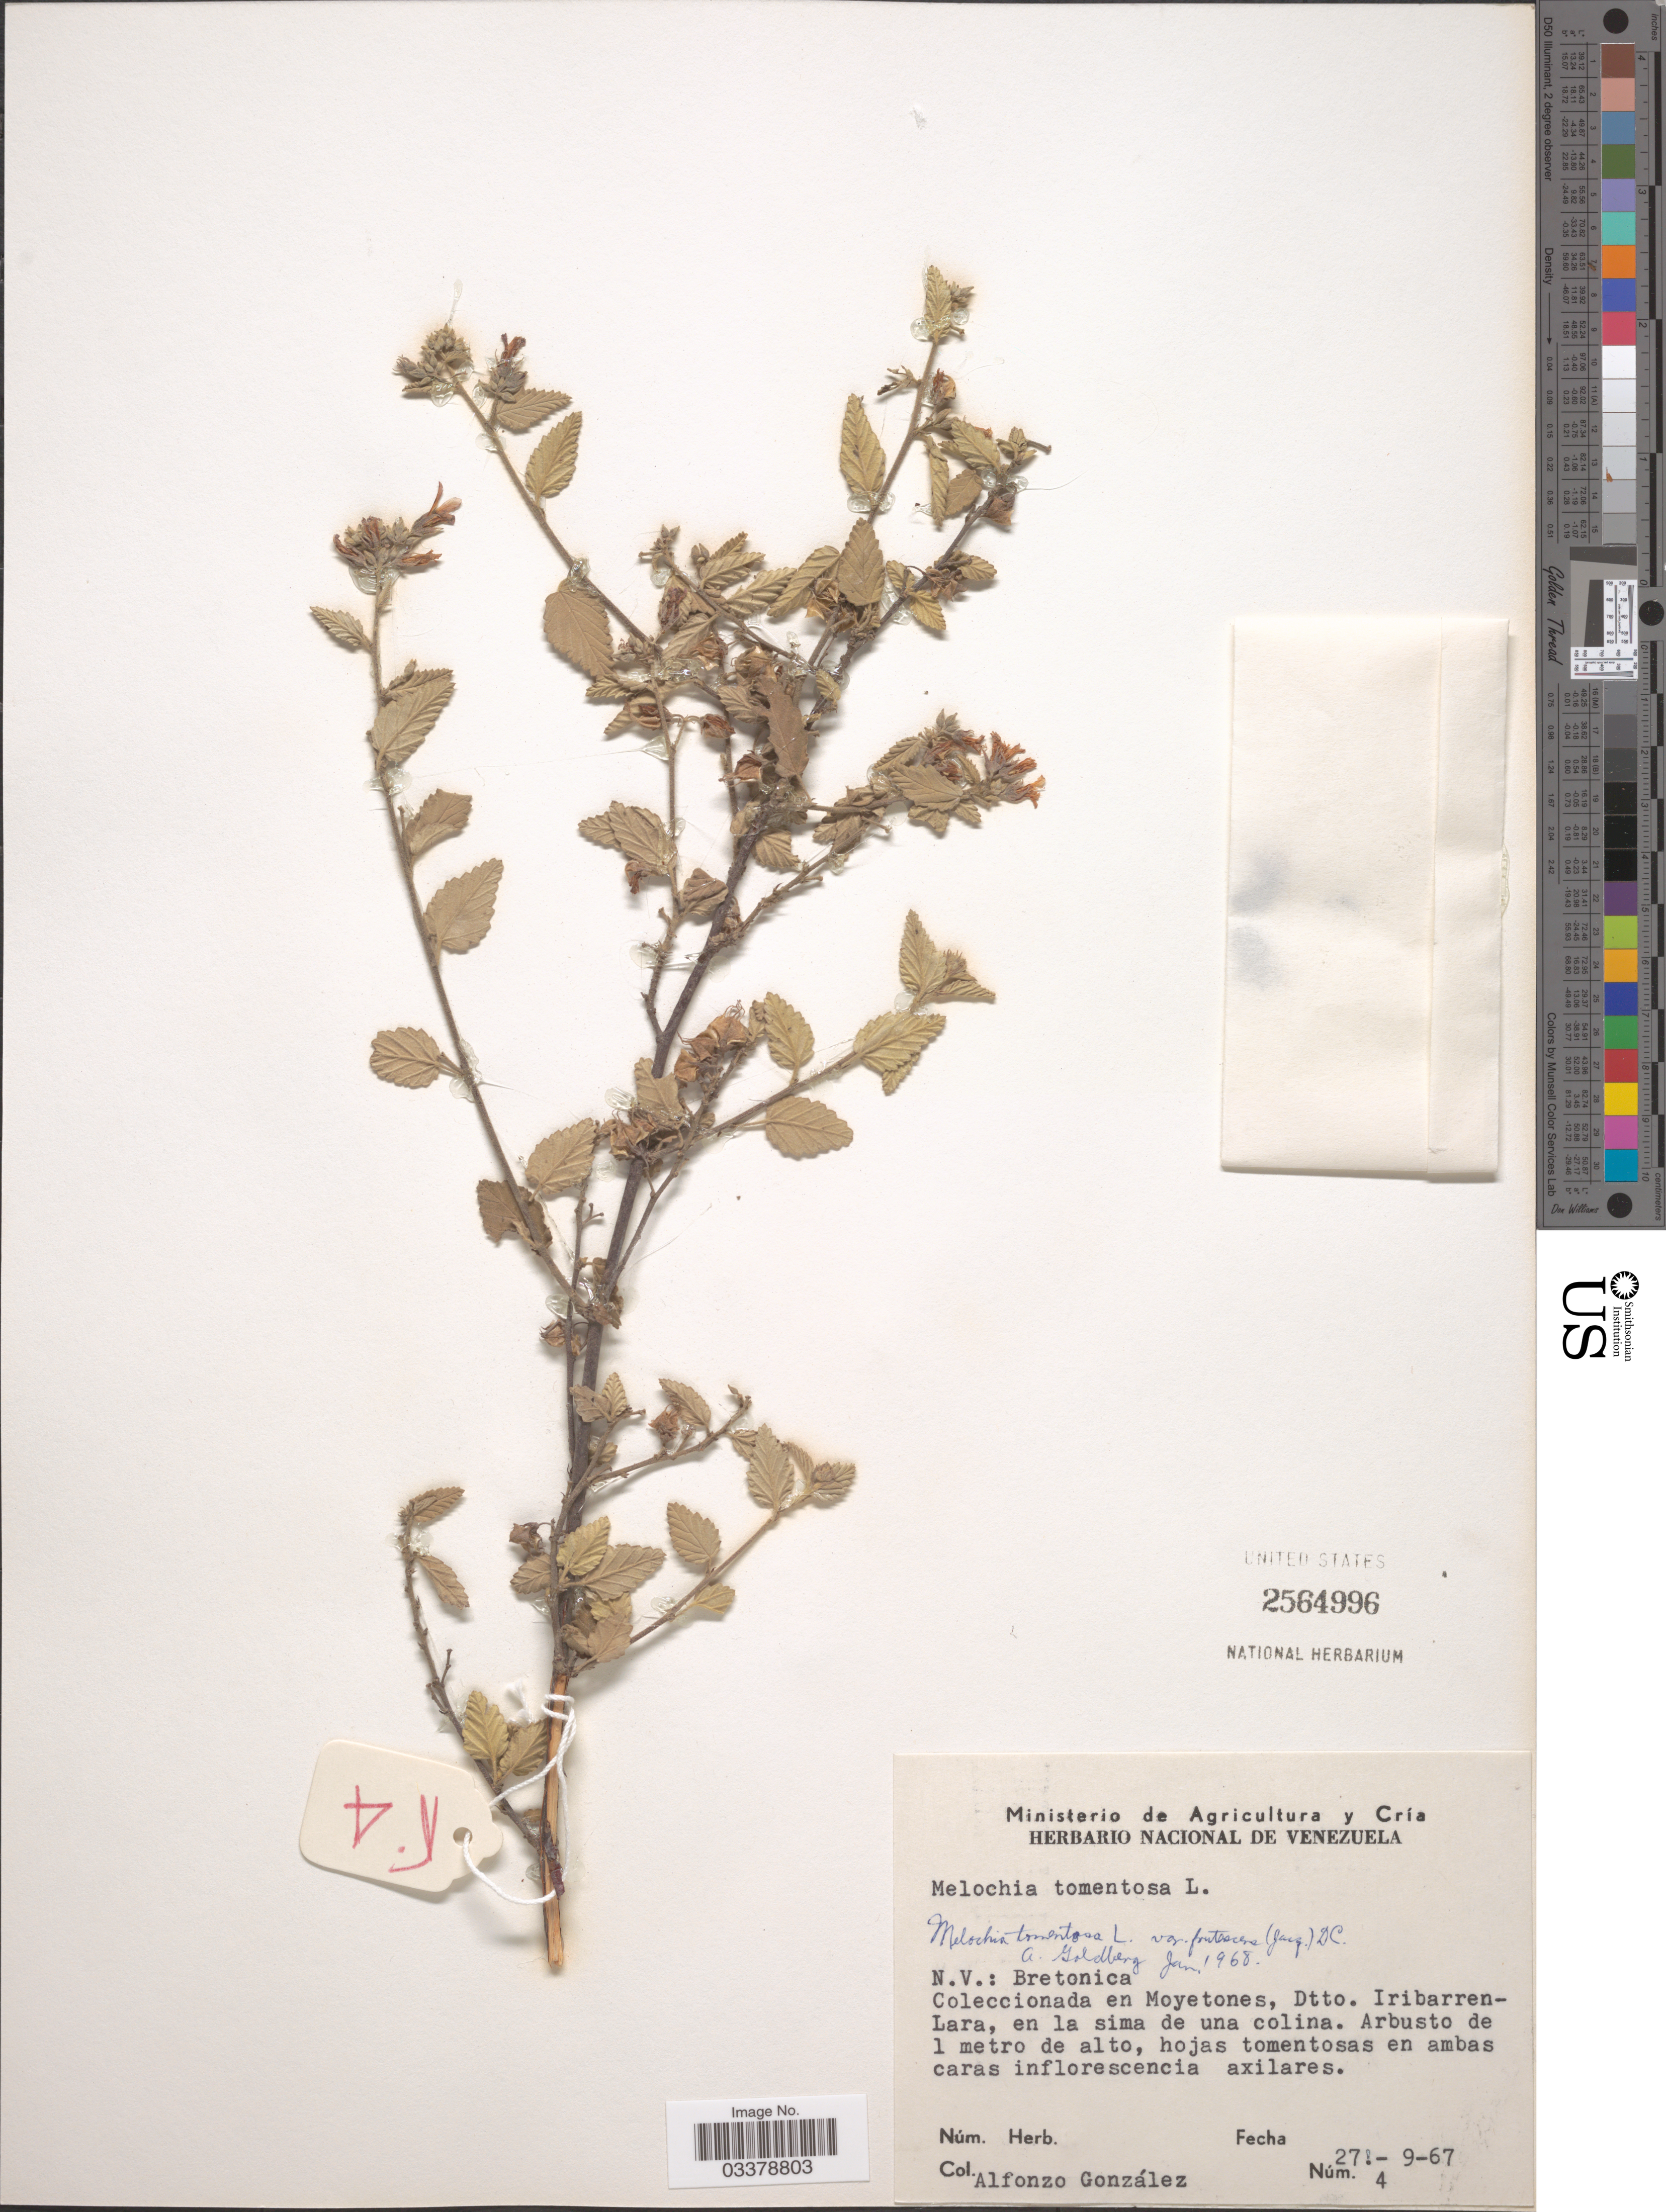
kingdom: Plantae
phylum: Tracheophyta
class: Magnoliopsida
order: Malvales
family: Malvaceae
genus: Melochia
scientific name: Melochia tomentosa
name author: L.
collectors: A. C. González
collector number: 4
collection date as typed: Transcribed d/m/y: 27/9/67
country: Venezuela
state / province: Lara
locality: En Moyetones, Dtto. Iribarren-Lara, en la sima de una colina.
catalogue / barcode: US 2564996